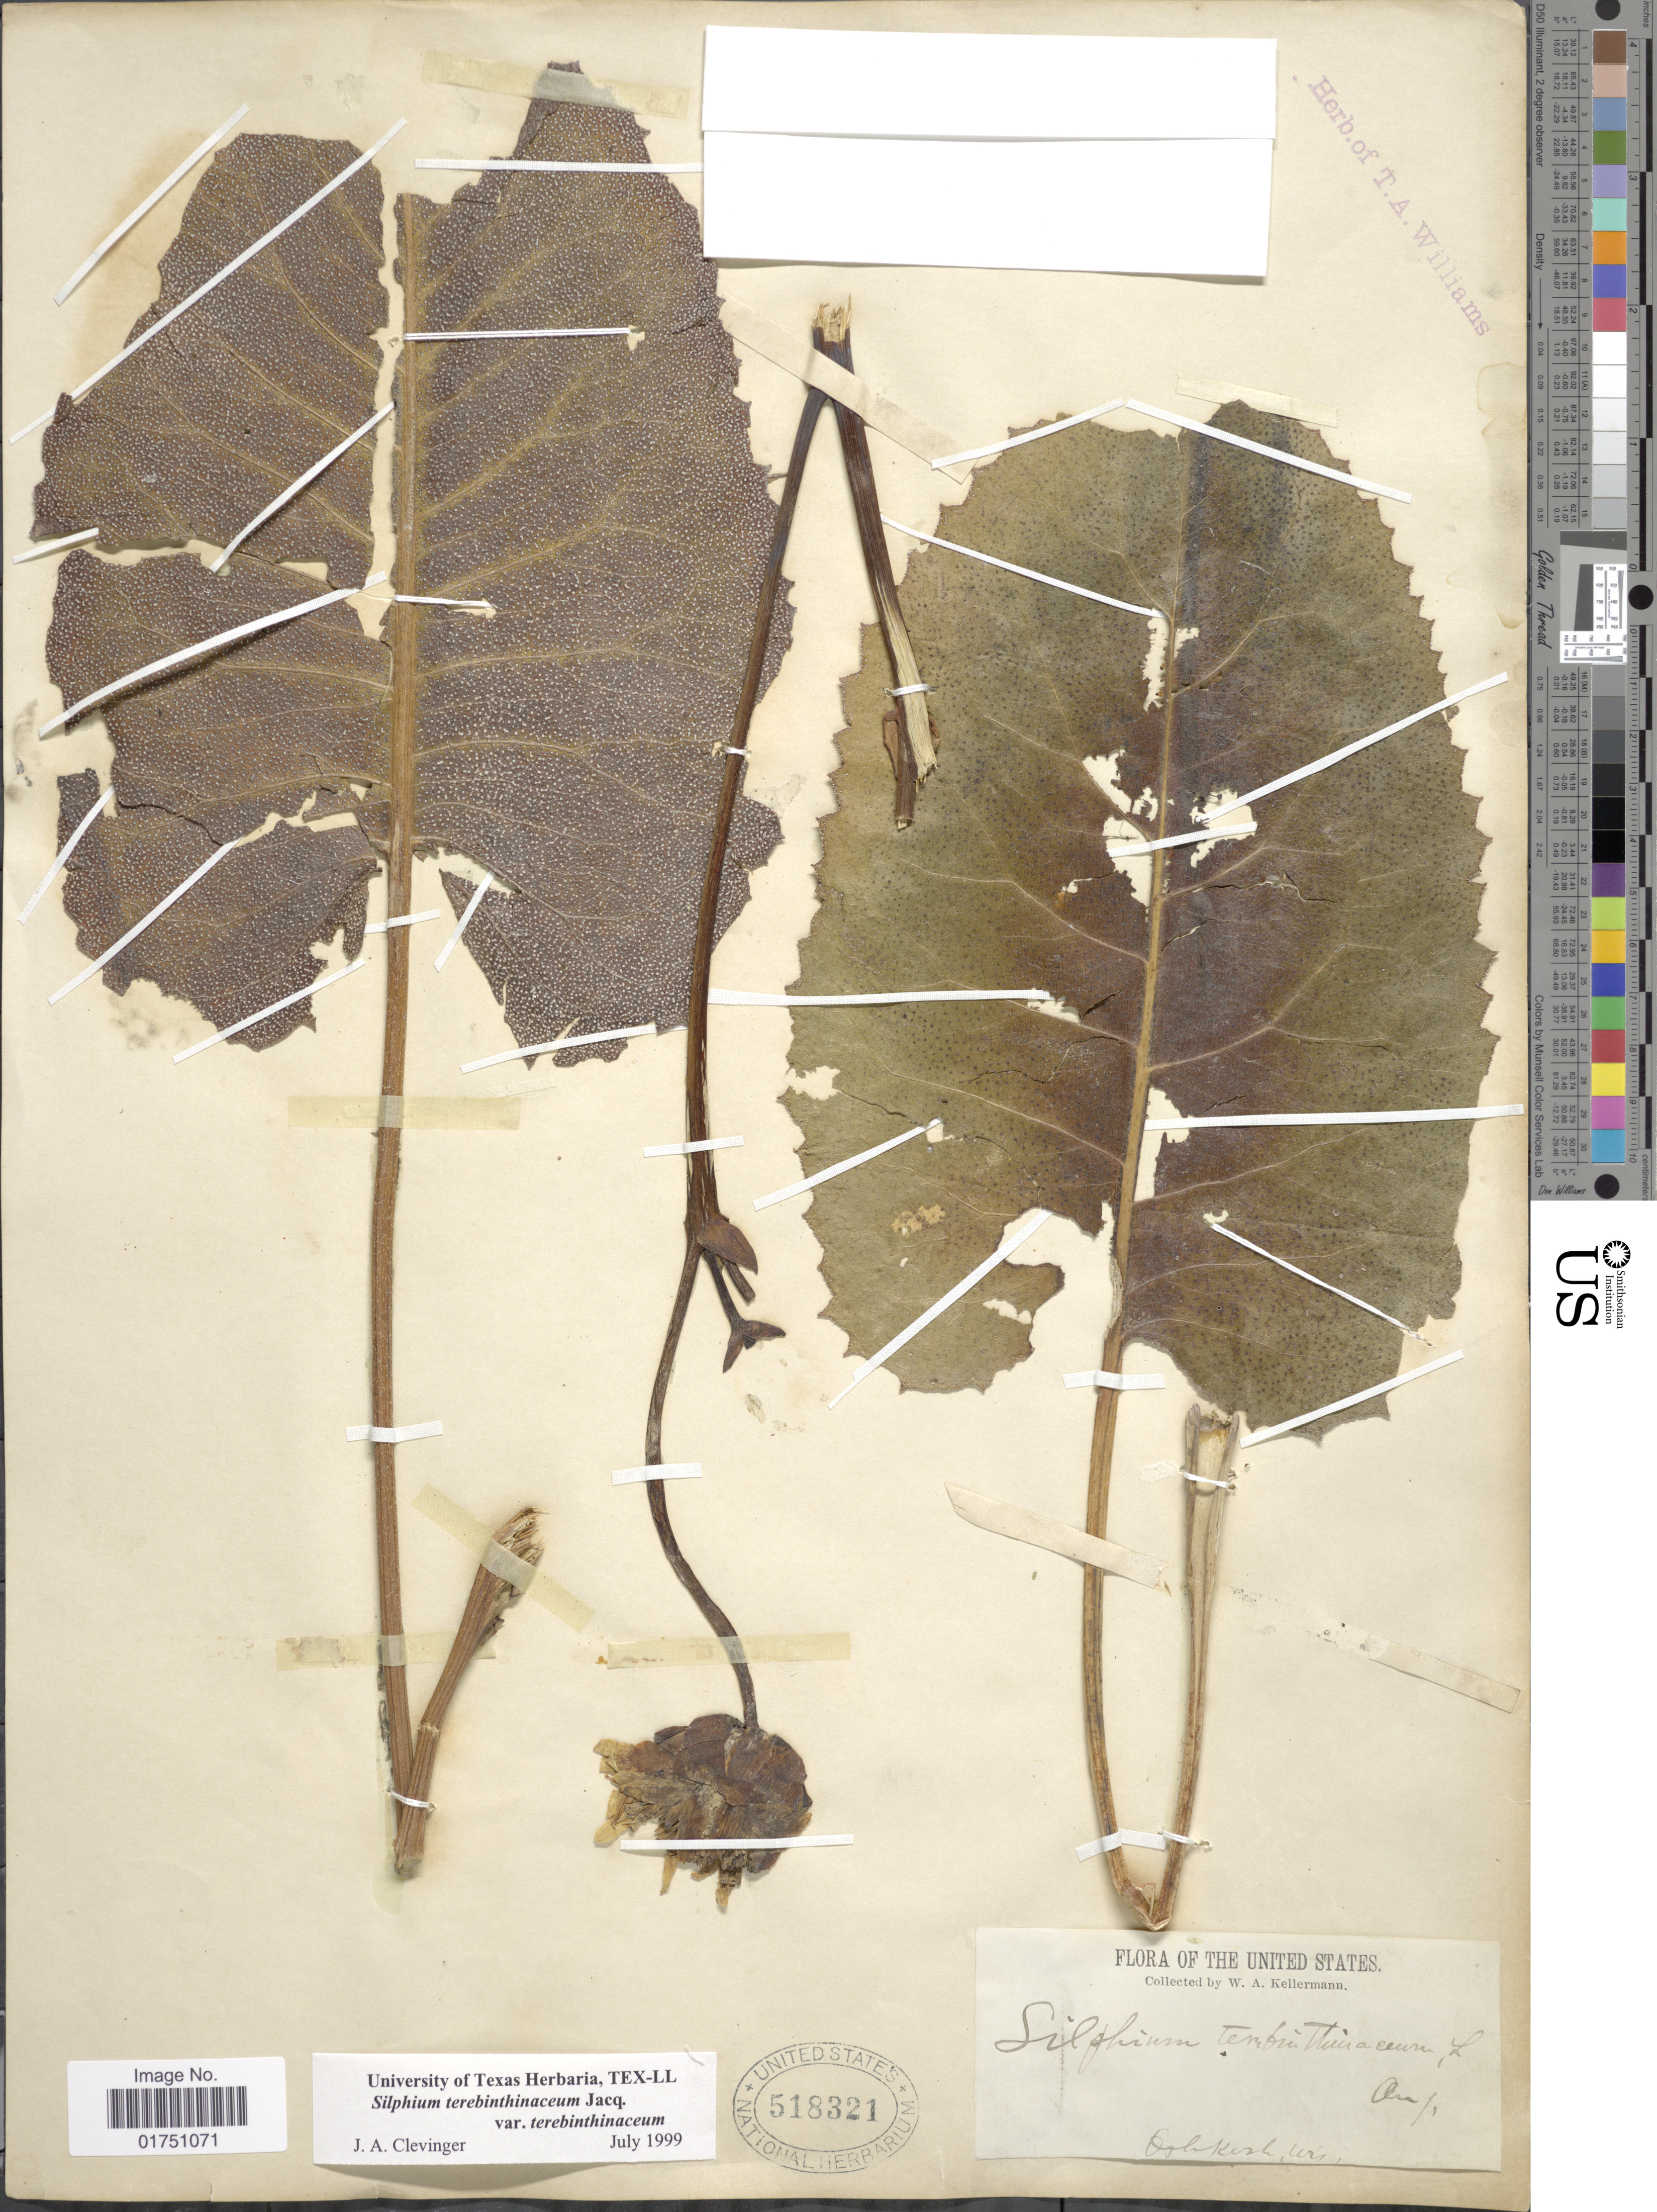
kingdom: Plantae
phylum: Tracheophyta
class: Magnoliopsida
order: Asterales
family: Asteraceae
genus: Silphium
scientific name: Silphium terebinthinaceum var. terebinthinaceum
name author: Jacq.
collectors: W. Kellerman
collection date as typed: Transcribed d/m/y: //08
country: United States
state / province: Wisconsin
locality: Oshkosh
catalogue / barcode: US 518321